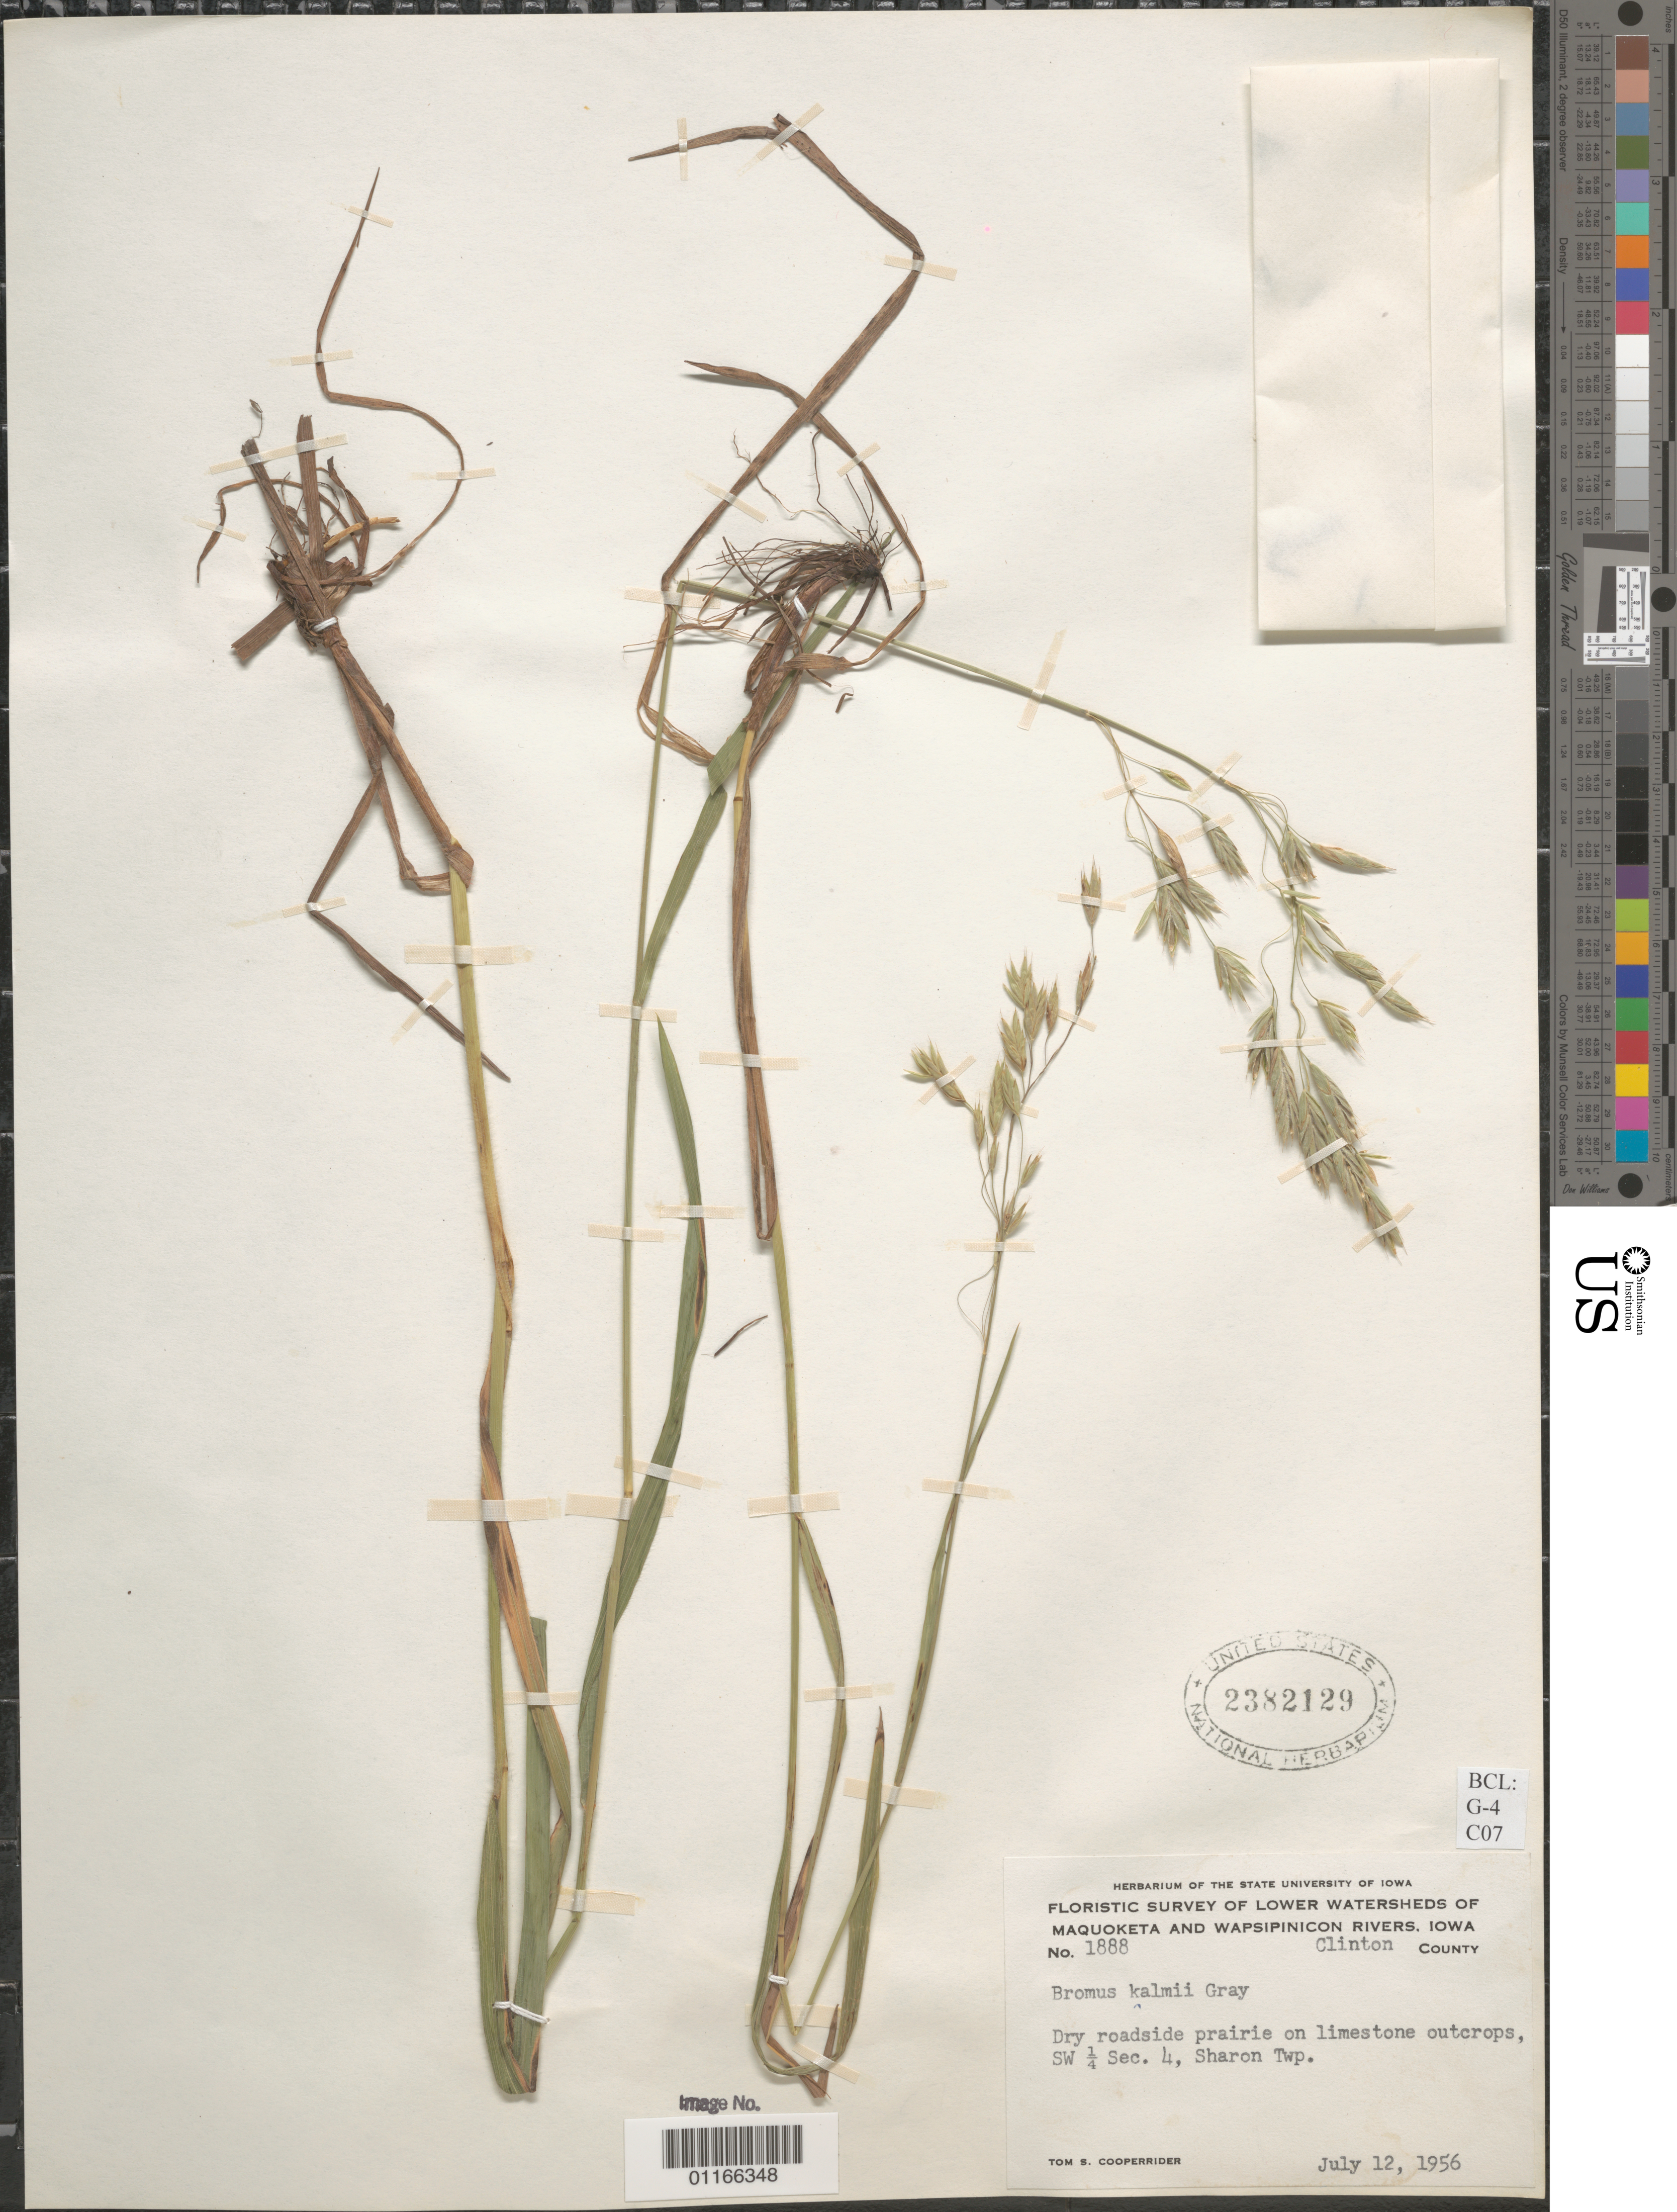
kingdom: Plantae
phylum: Tracheophyta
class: Liliopsida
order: Poales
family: Poaceae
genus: Bromus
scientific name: Bromus kalmii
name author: A. Gray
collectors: T. S. Cooperrider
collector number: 1888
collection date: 1956-07-12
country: United States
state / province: Iowa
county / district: Clinton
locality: SW 1/4 Sec. 4, Sharon Twp.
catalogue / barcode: US 2382129